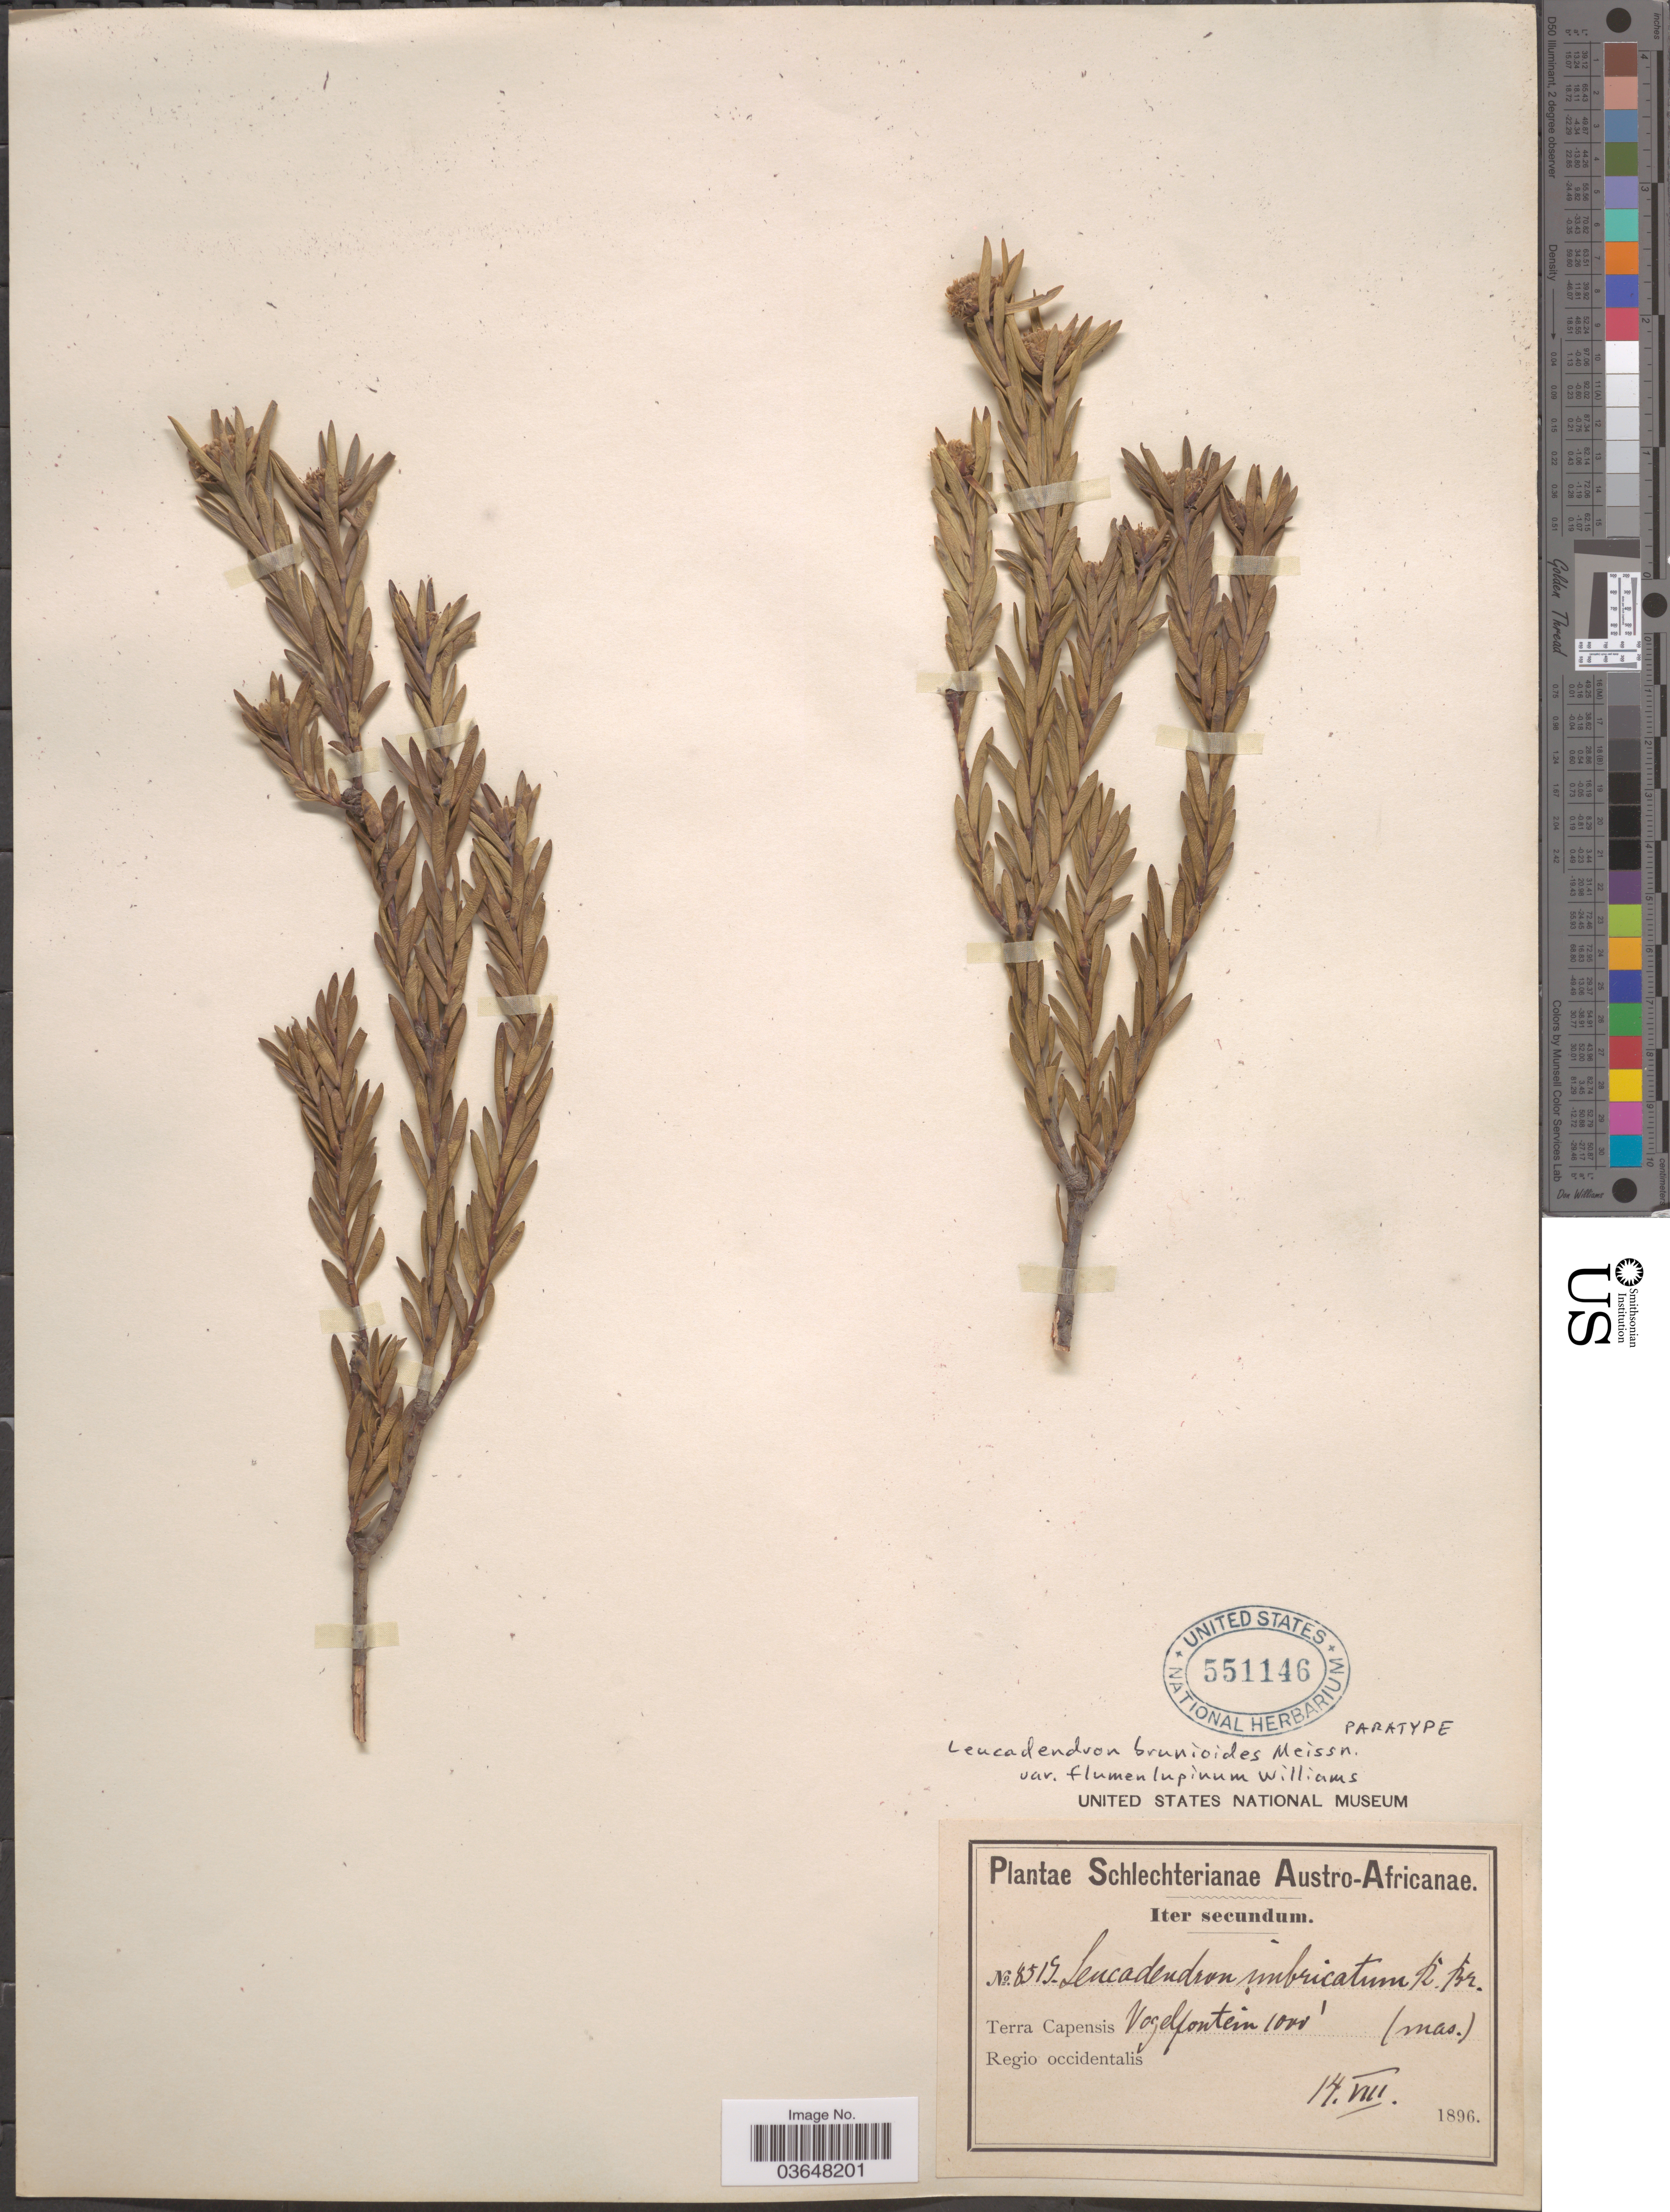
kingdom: Plantae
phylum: Tracheophyta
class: Magnoliopsida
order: Proteales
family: Proteaceae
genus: Leucadendron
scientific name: Leucadendron brunioides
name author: Meisn.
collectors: Schlechter, --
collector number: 8519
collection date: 1896-08-14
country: South Africa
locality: Austro-Africanae. Terra Capensis Vogelfontein. Regio occidentalis.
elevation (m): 305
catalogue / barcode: US 551146